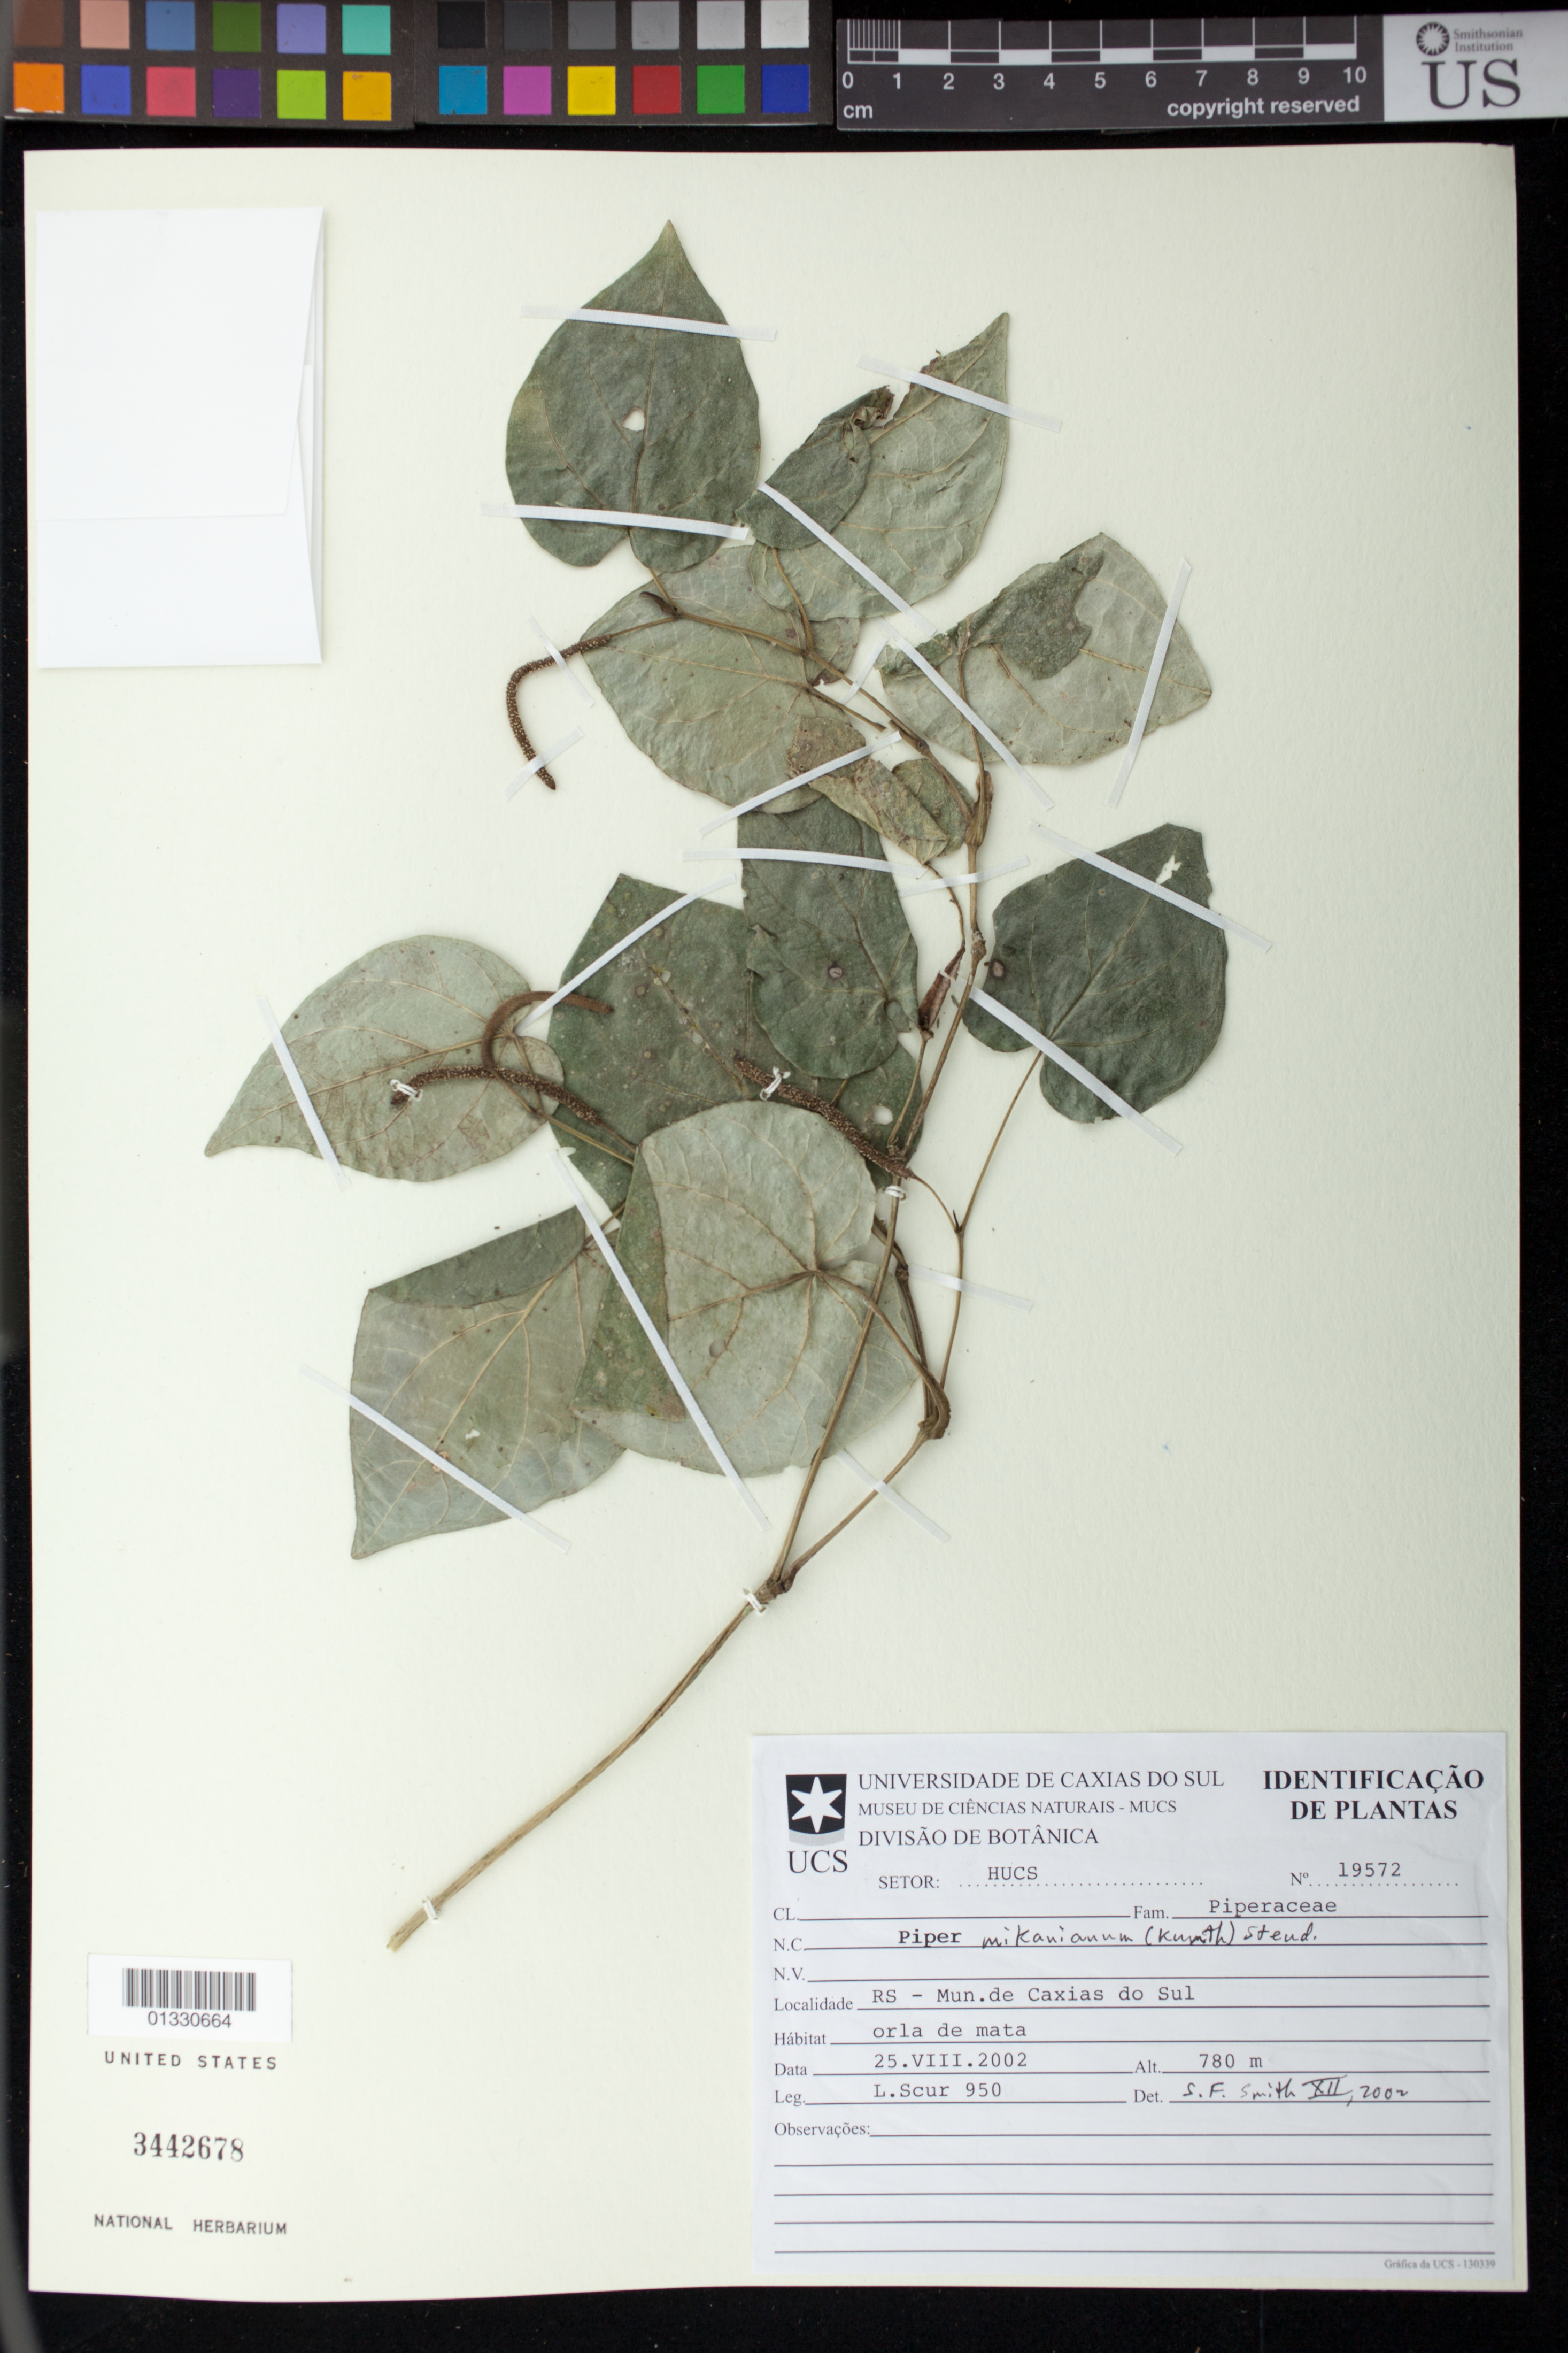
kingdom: Plantae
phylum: Tracheophyta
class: Magnoliopsida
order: Piperales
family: Piperaceae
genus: Piper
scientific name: Piper mikanianum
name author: Kunth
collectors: L. Scur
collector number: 950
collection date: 2002-08-25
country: Brazil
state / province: Rio Grande do Sul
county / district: Caxias do Sul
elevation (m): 780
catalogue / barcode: US 3442678